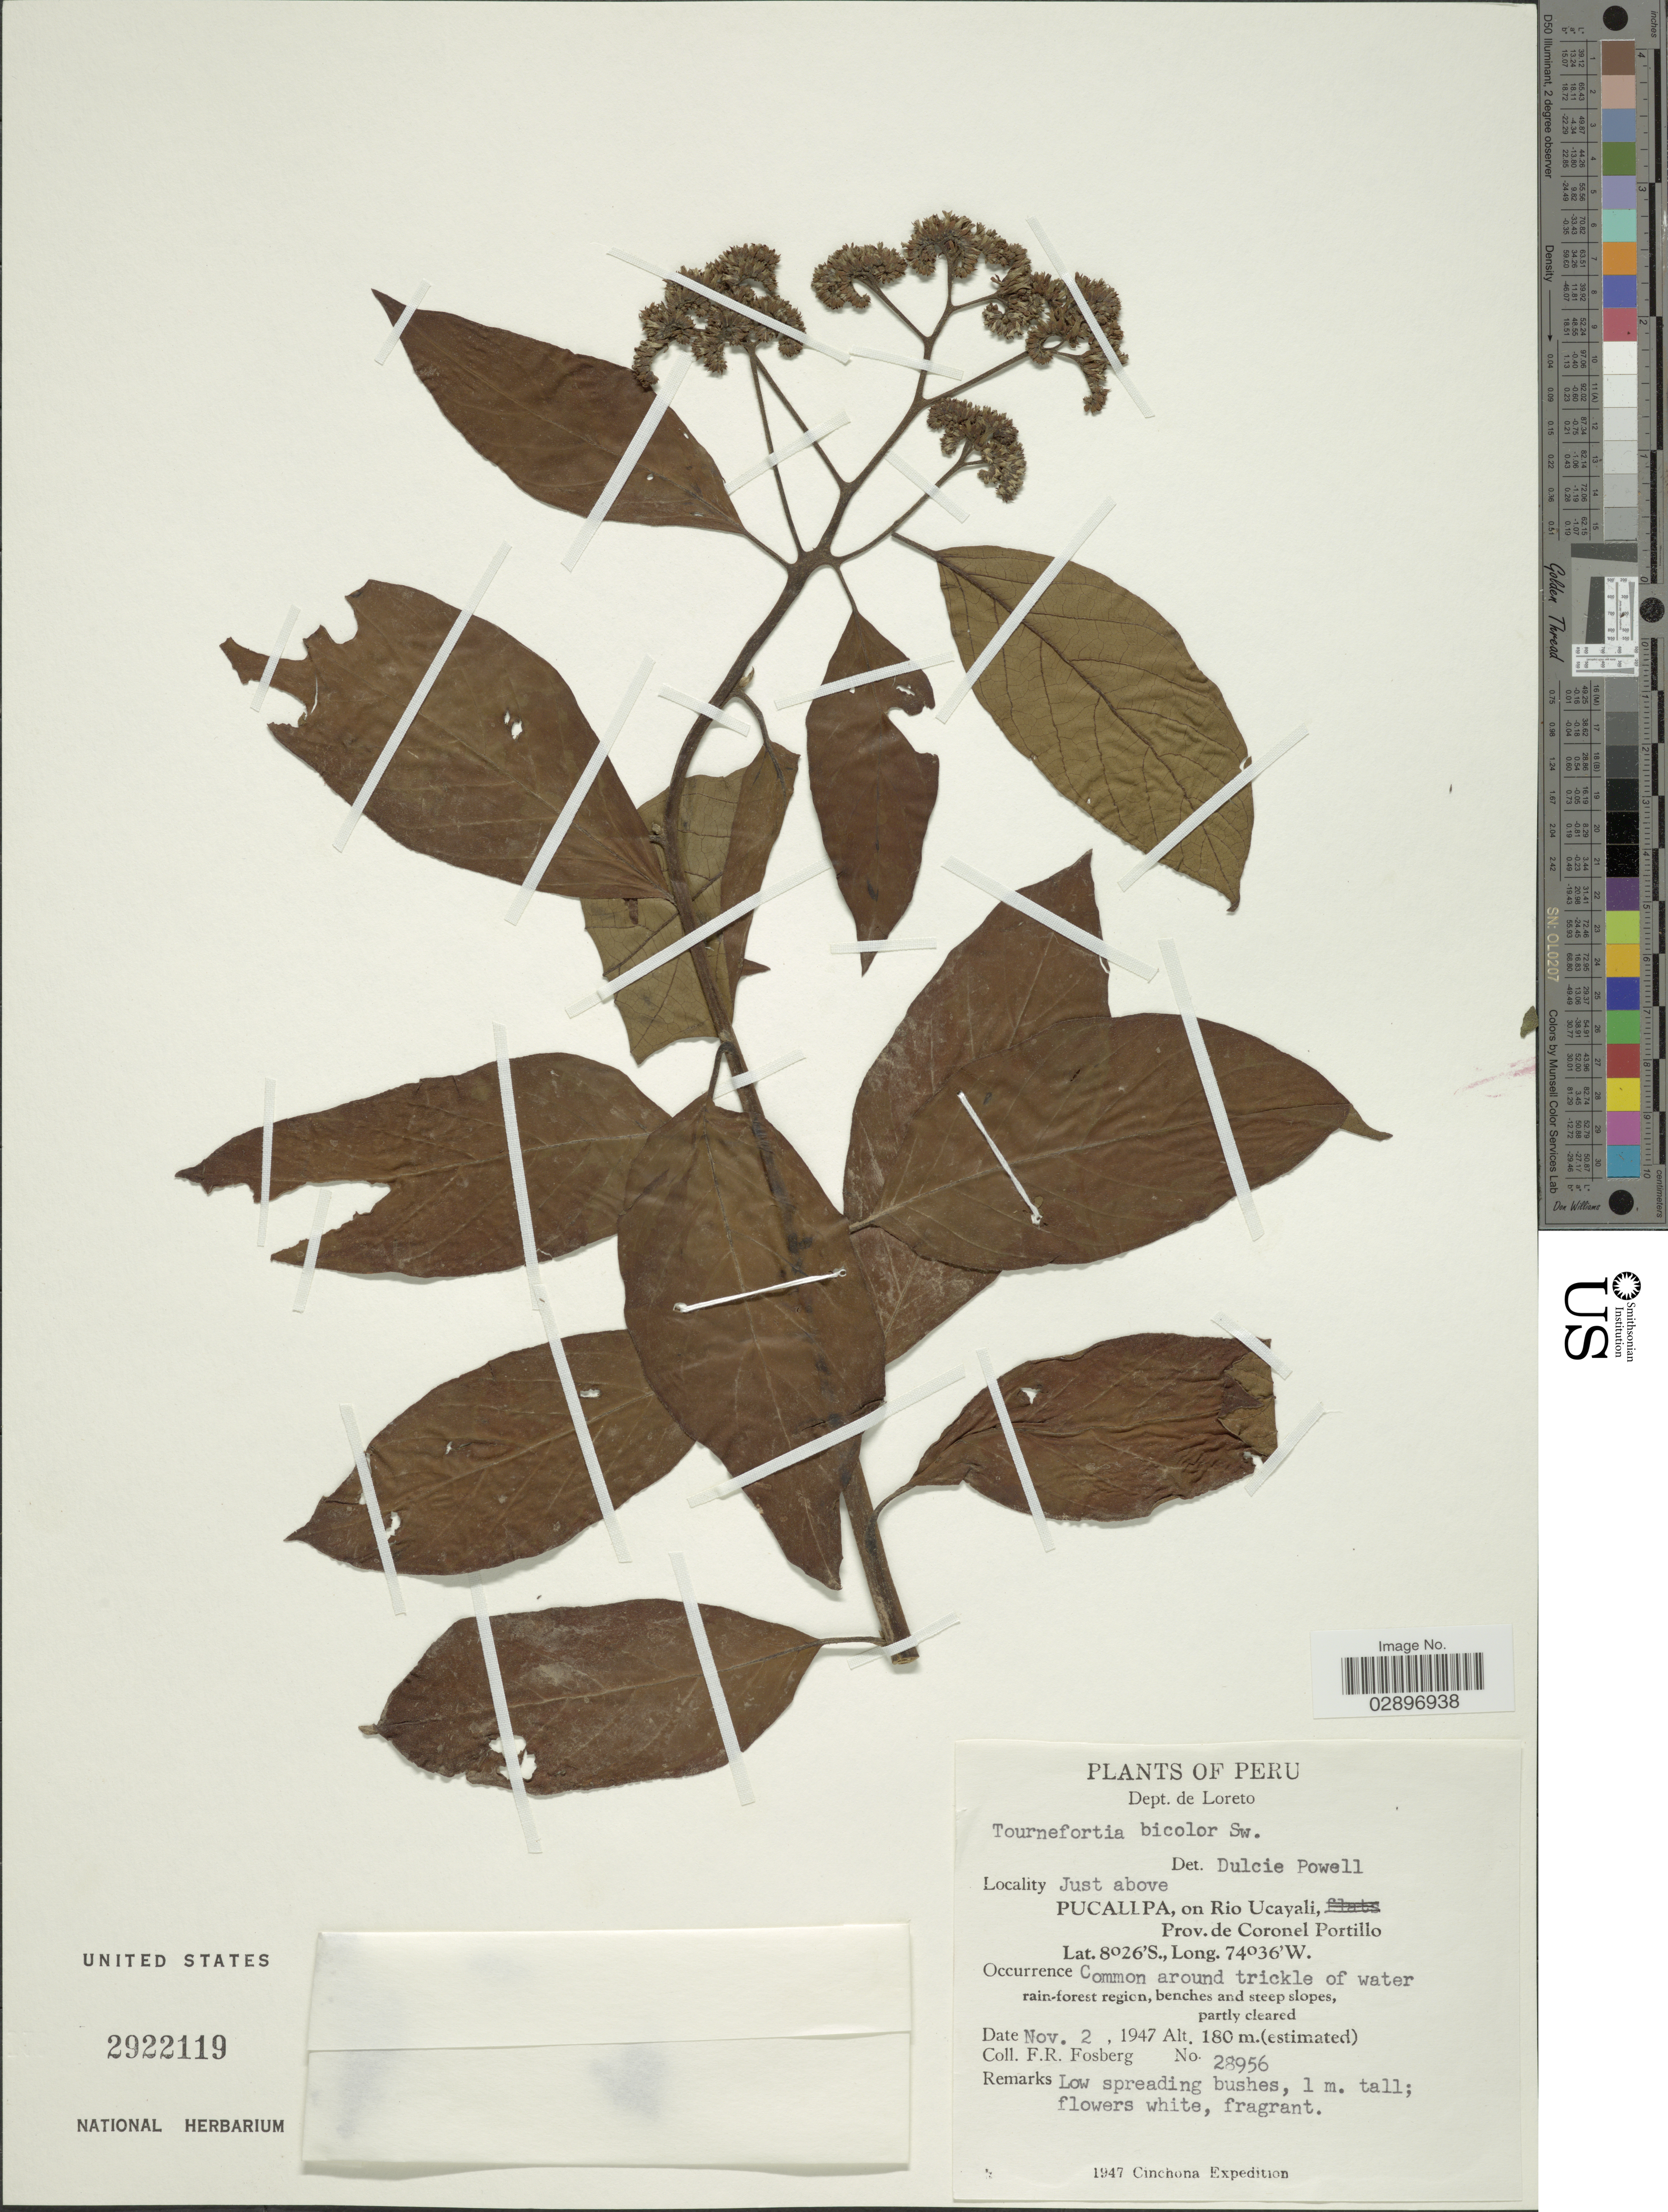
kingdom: Plantae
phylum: Tracheophyta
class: Magnoliopsida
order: Boraginales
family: Heliotropiaceae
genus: Tournefortia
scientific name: Tournefortia bicolor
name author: Sw.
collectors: F. R. Fosberg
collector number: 28956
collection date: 1947-11-02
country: Peru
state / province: Loreto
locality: Dept. de Loreto. Just above Pucallpa, on Rio Ucayali, Prov. de Coronel Portillo.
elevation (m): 180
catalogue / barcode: US 2922119